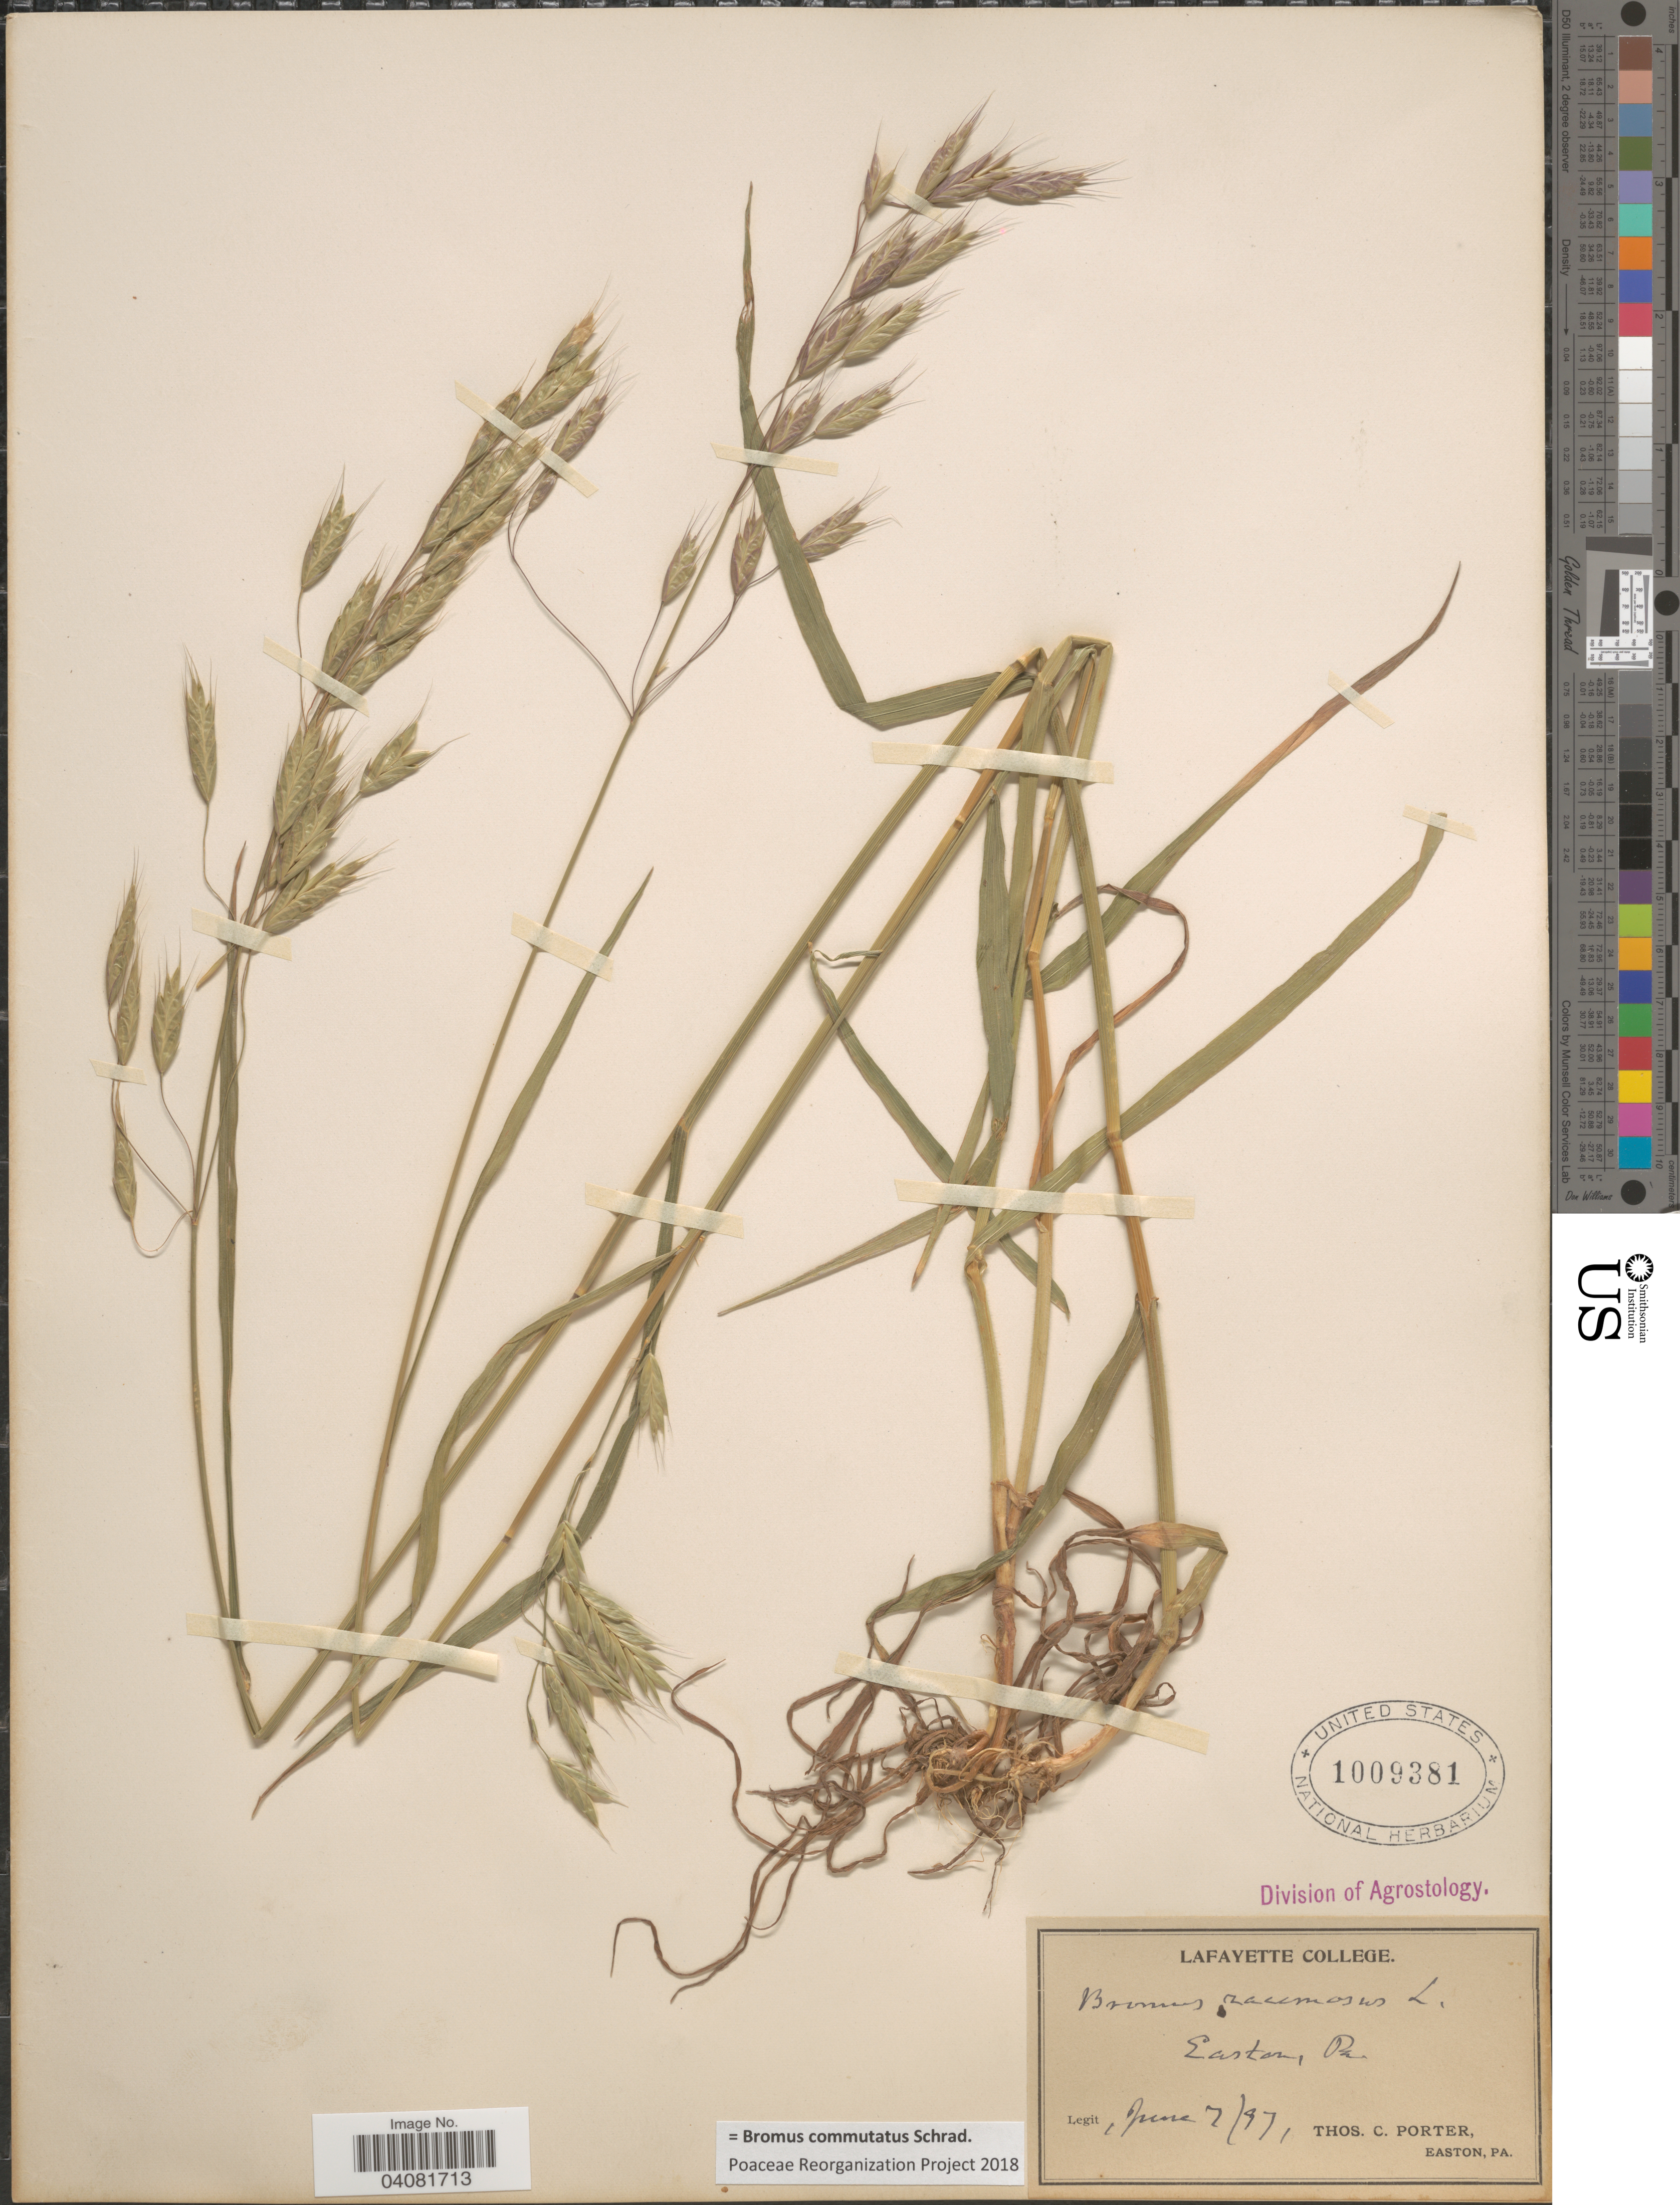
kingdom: Plantae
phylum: Tracheophyta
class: Liliopsida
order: Poales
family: Poaceae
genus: Bromus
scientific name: Bromus commutatus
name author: Schrad.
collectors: T. Porter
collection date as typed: Transcribed d/m/y: 7/6/97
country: United States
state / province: Pennsylvania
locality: Easton.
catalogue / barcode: US 1009381